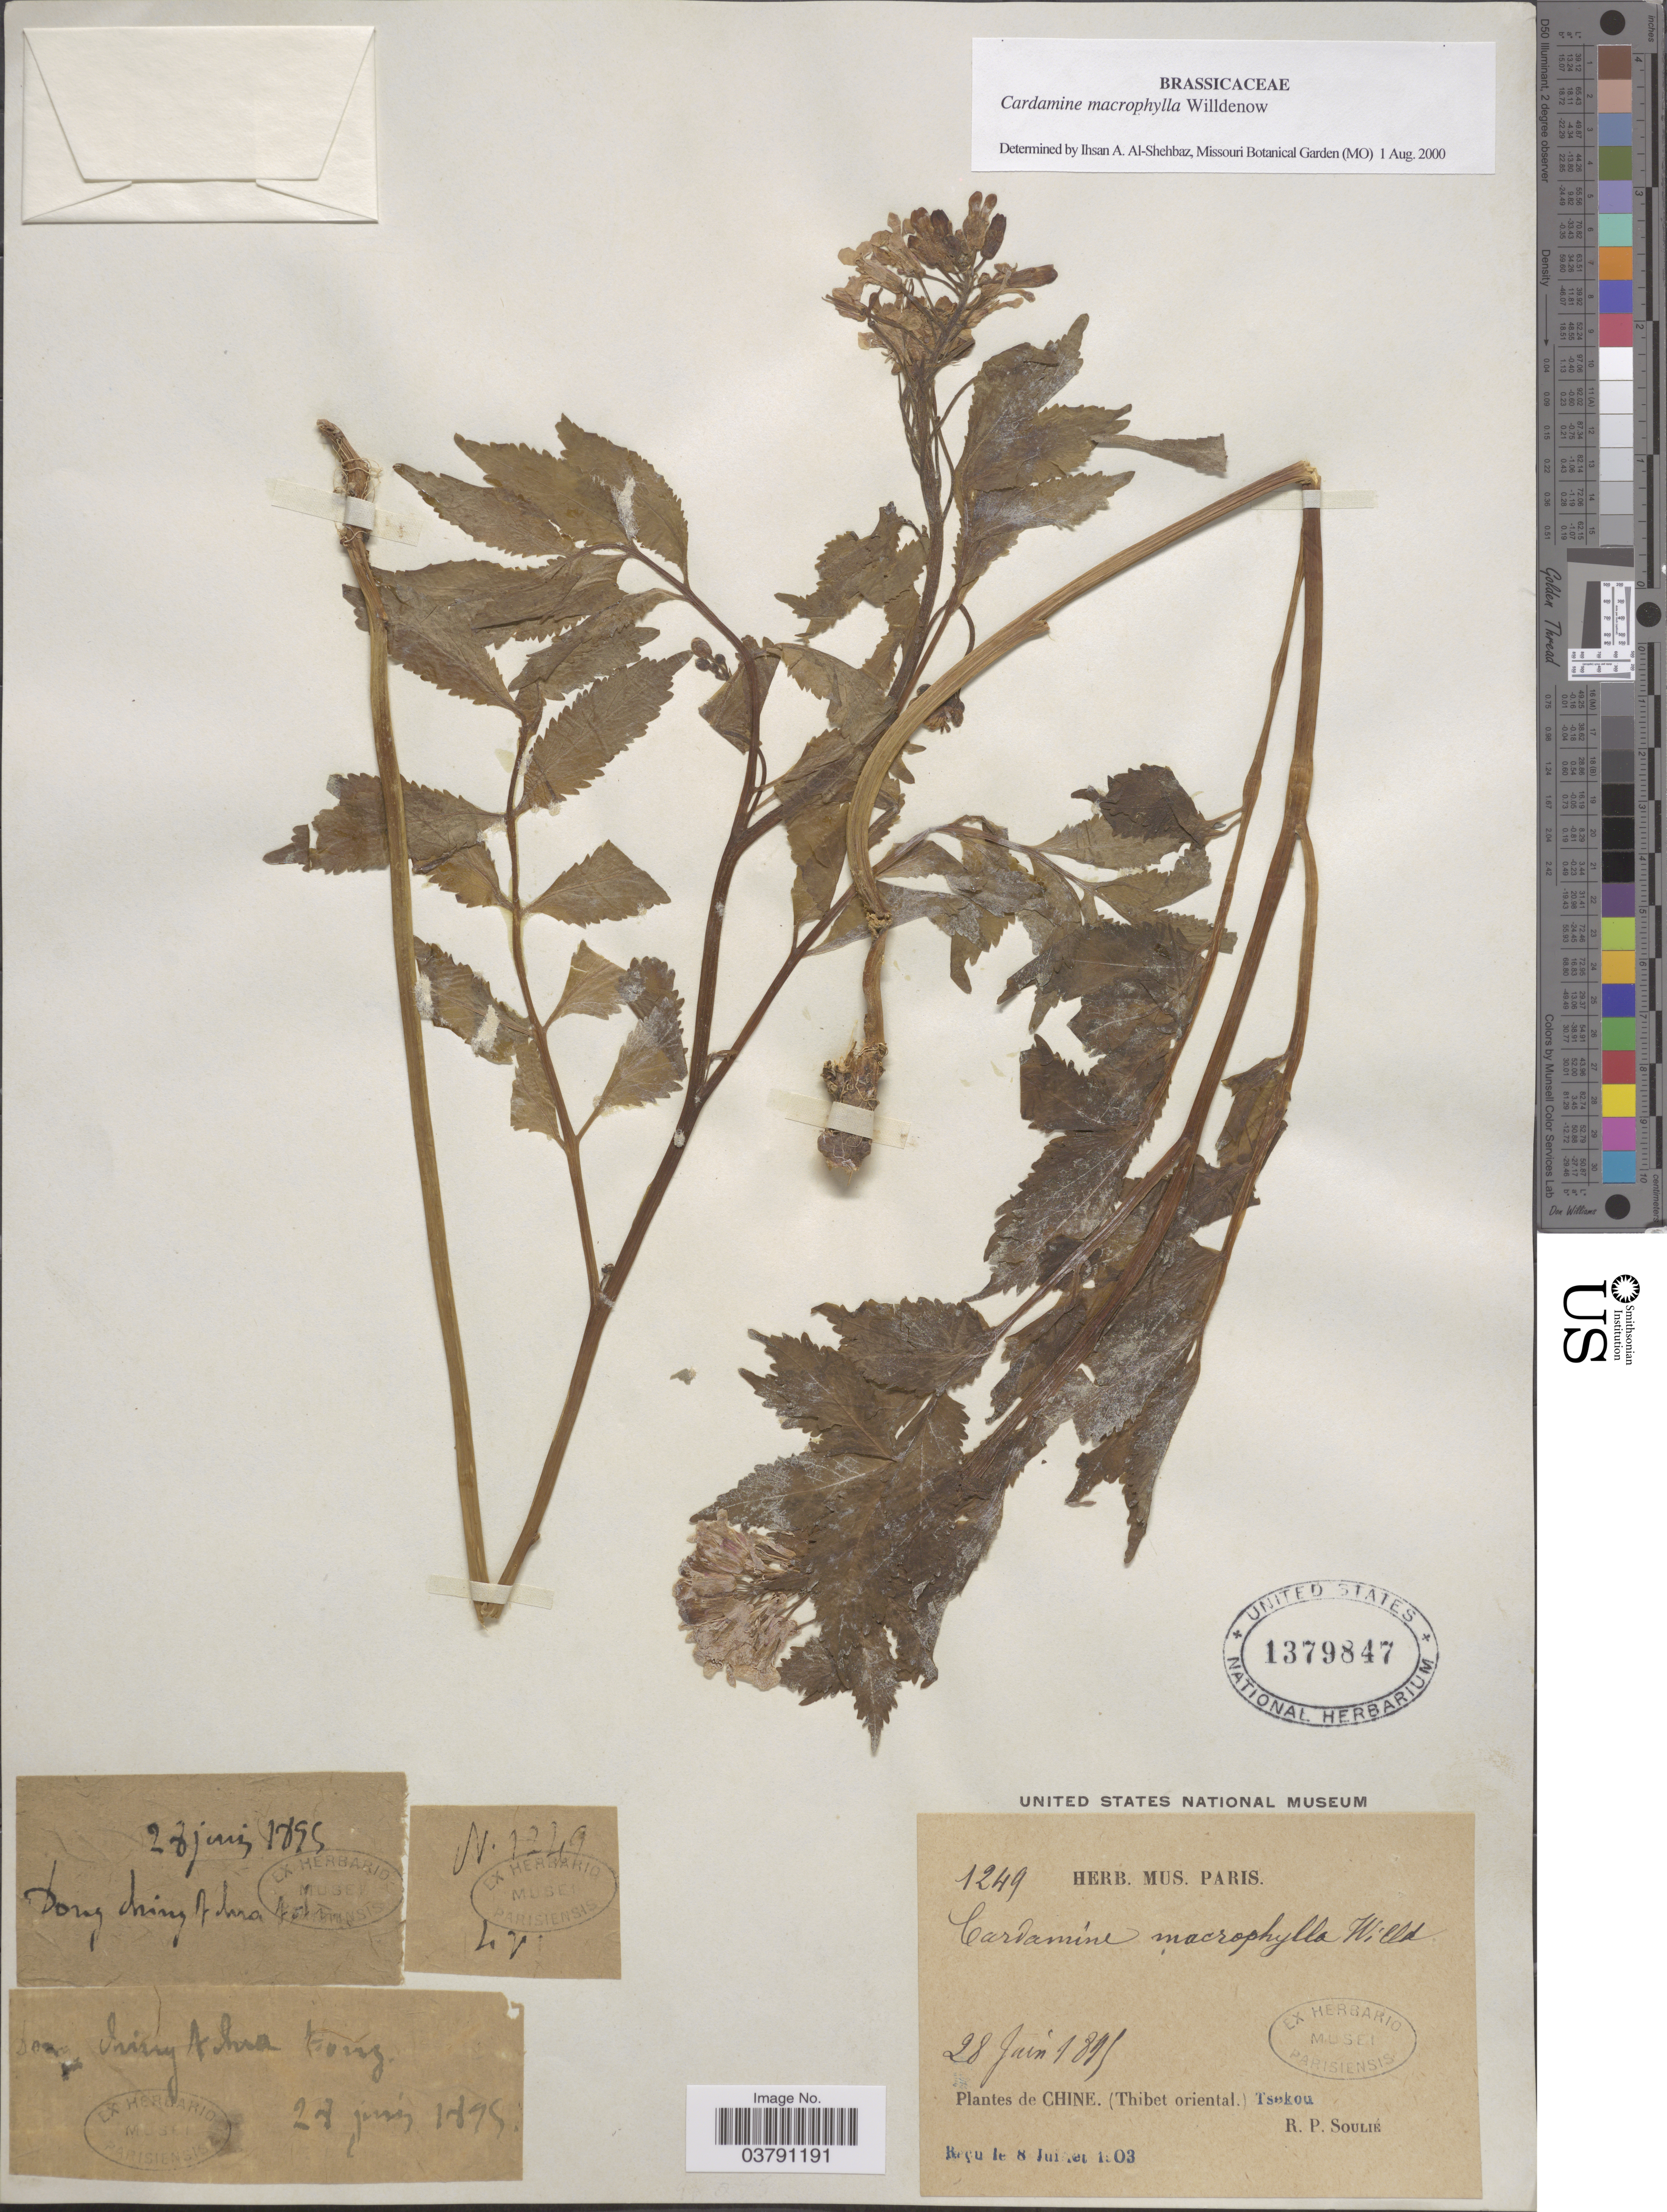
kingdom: Plantae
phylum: Tracheophyta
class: Magnoliopsida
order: Brassicales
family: Brassicaceae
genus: Cardamine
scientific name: Cardamine macrophylla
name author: Willd.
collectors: R. Soulié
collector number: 1249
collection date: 1895-06-28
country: China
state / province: Xizang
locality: Dong ching of Ara Tour. [interpreted] [unsure placement] Thibet oriental. Tsekou.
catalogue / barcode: US 1379847